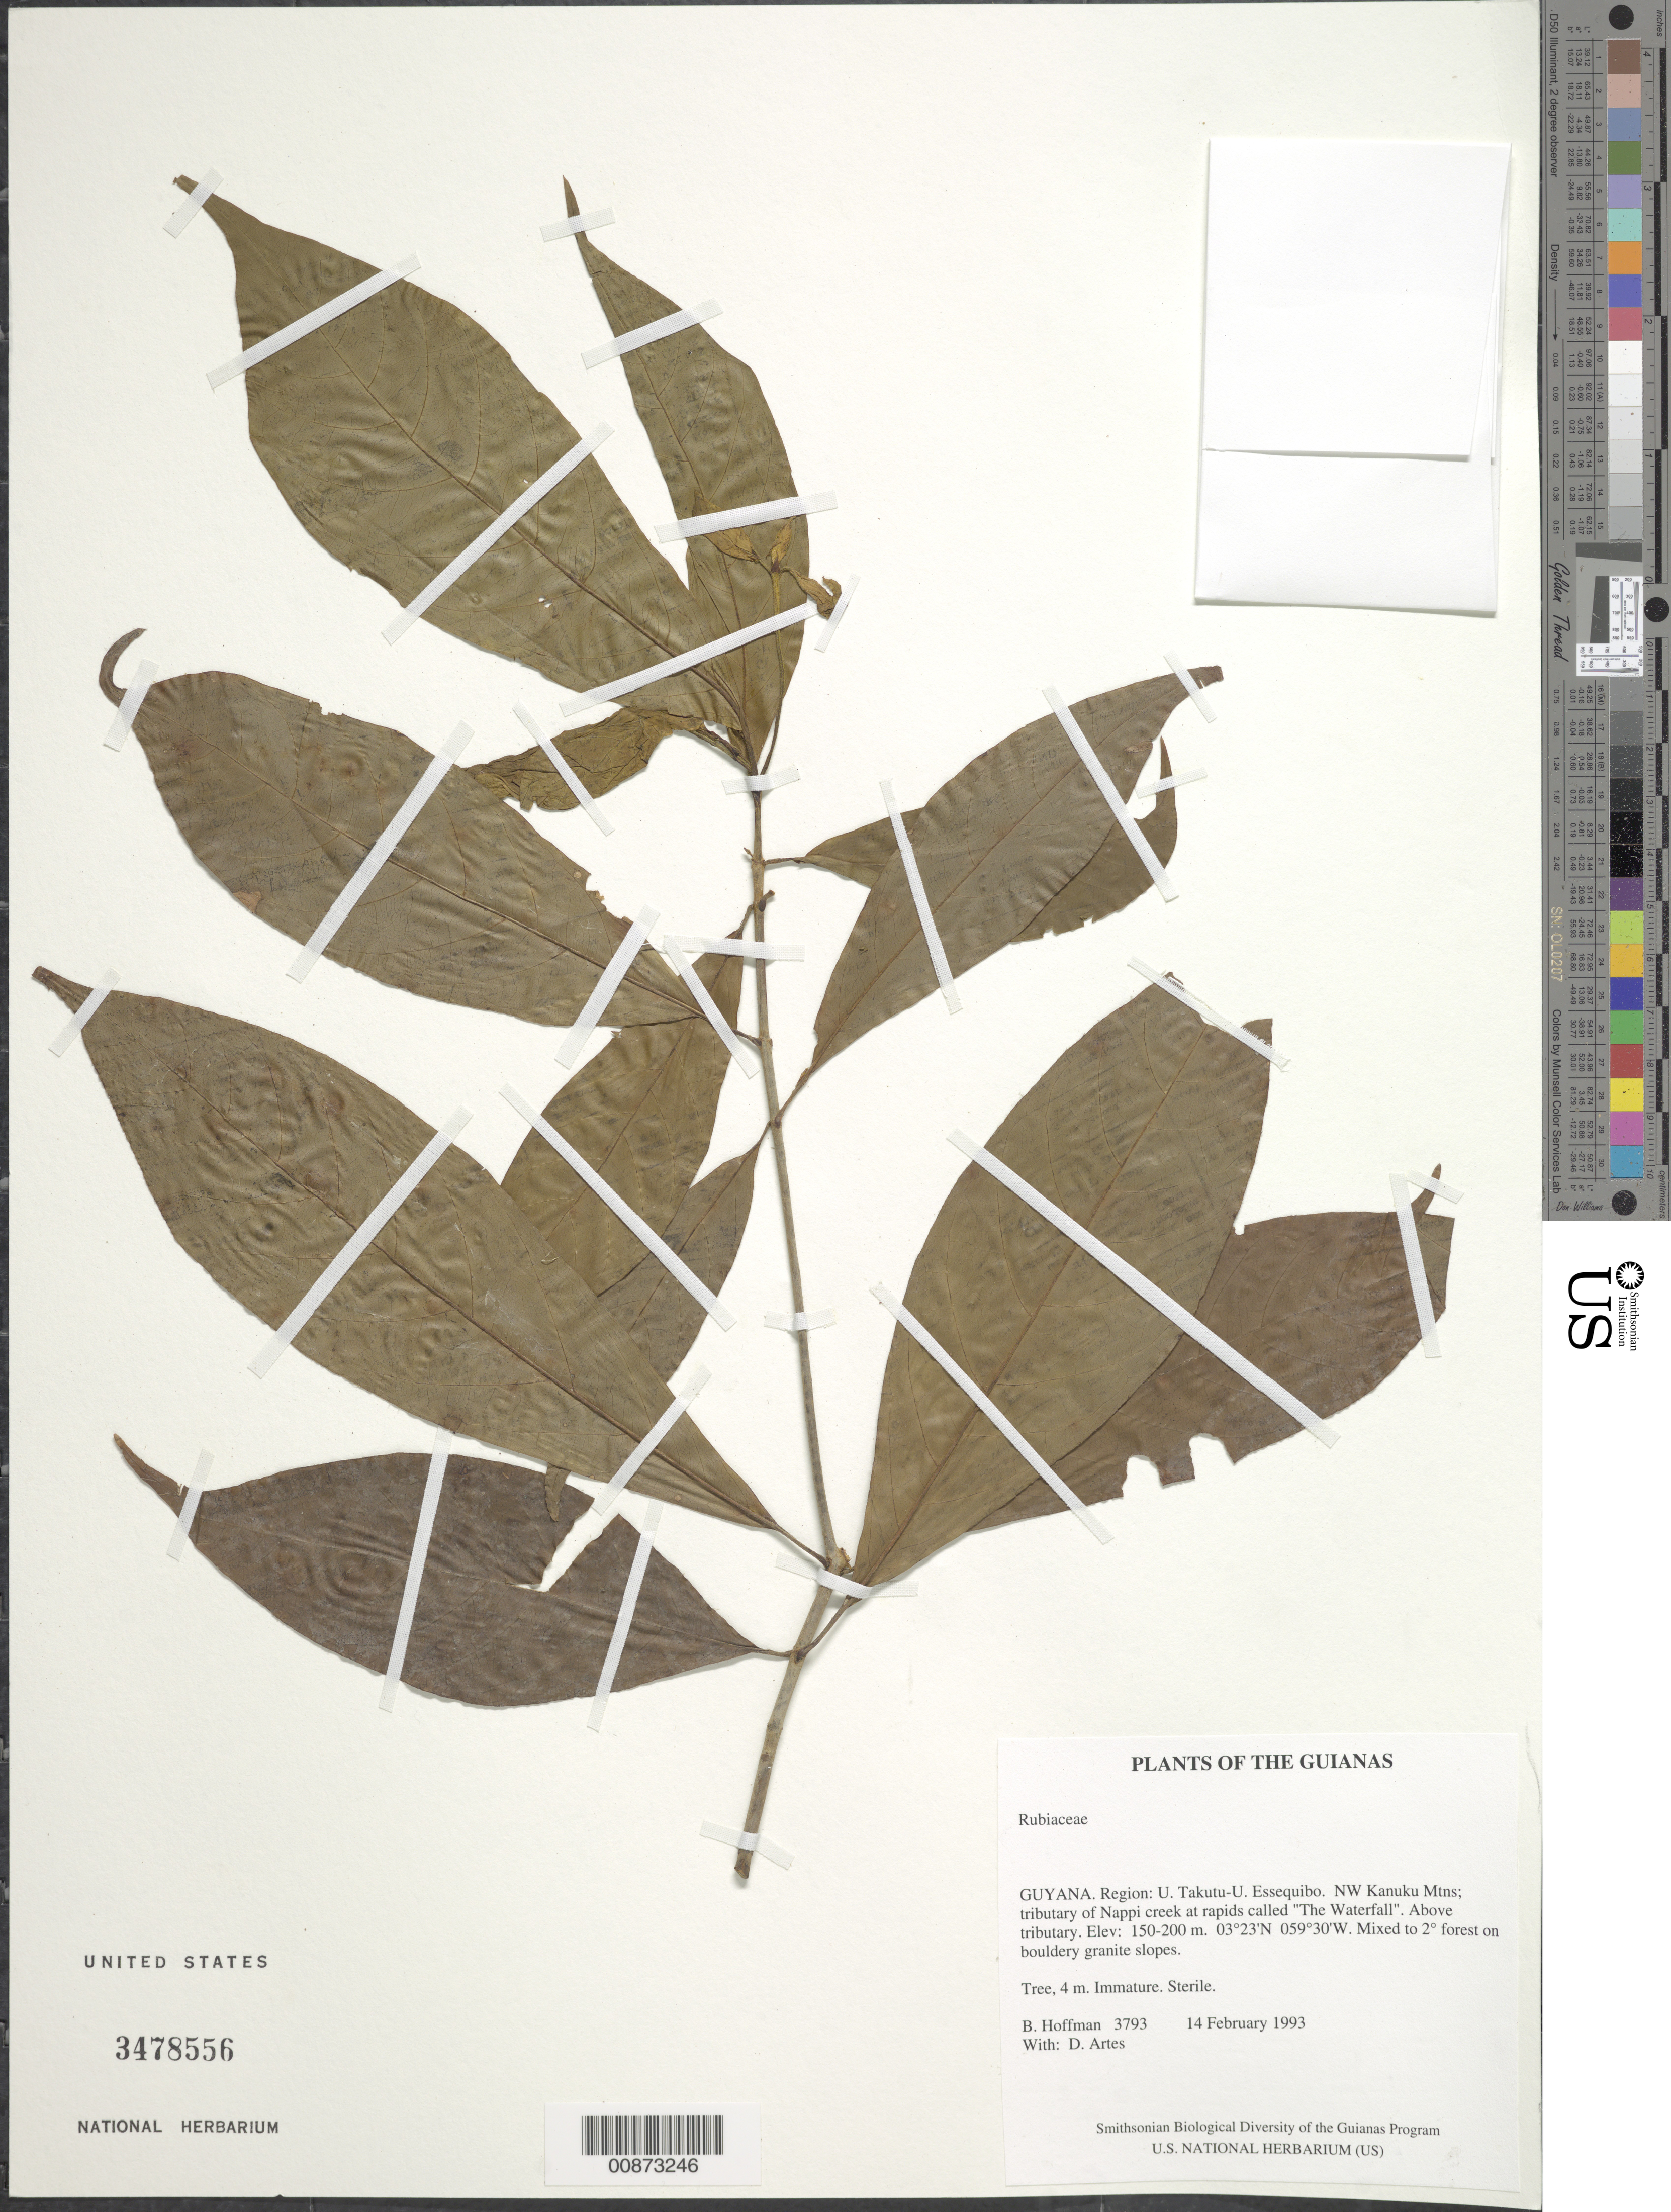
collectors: B. Hoffman & D. Artes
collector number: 3793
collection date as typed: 14 February 1993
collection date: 1993-02-14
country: Guyana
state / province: U. Takutu-U. Essequibo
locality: NW Kanuku Mountains; tributary of Nappi creek at rapids called "The Waterfall". Above tributary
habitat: Mixed to secondary forest on bouldery granite slopes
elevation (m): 150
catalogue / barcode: US 3478556